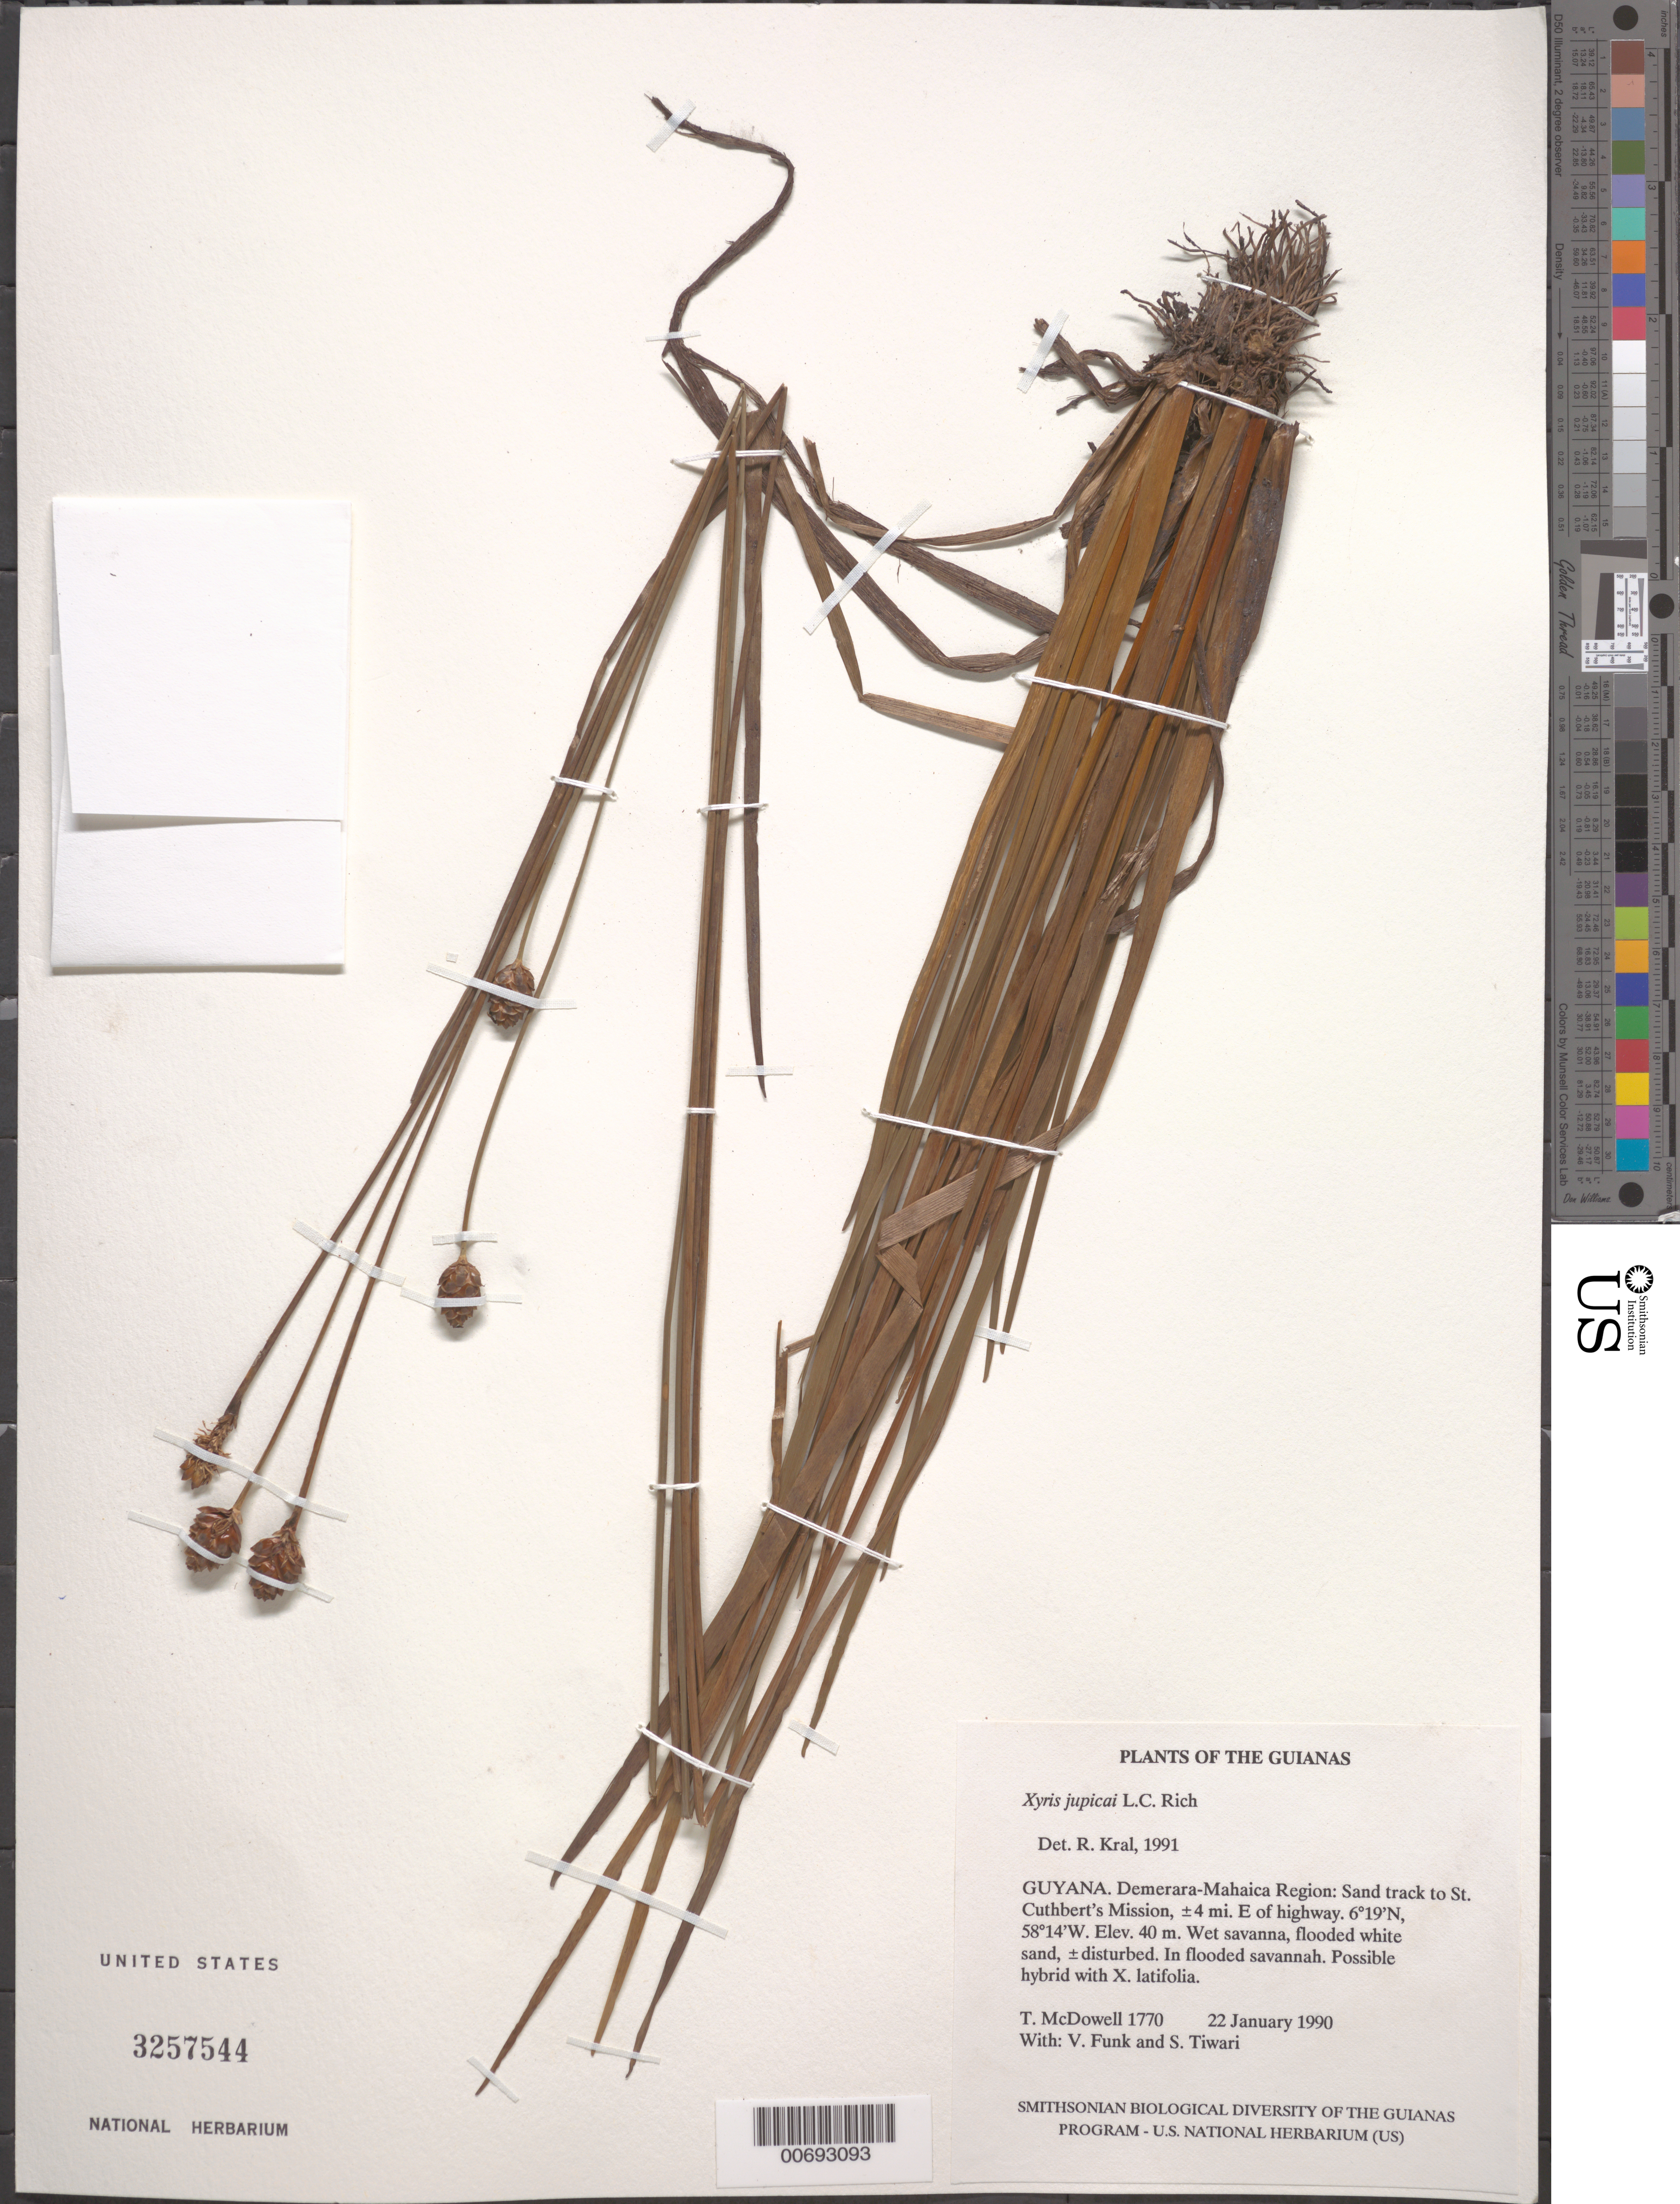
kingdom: Plantae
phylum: Tracheophyta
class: Liliopsida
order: Poales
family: Xyridaceae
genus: Xyris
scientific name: Xyris jupicai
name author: Rich.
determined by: Kral, Robert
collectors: T. McDowell, V. Funk & S. Tiwari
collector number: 1770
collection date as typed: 22 January 1990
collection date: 1990-01-22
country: Guyana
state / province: Demerara-Mahaica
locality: Sand track to St. Cuthbert's Mission, ±4 miles East of highway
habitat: Wet savanna, flooded white sand, ±disturbed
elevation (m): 40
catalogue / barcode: US 3257544